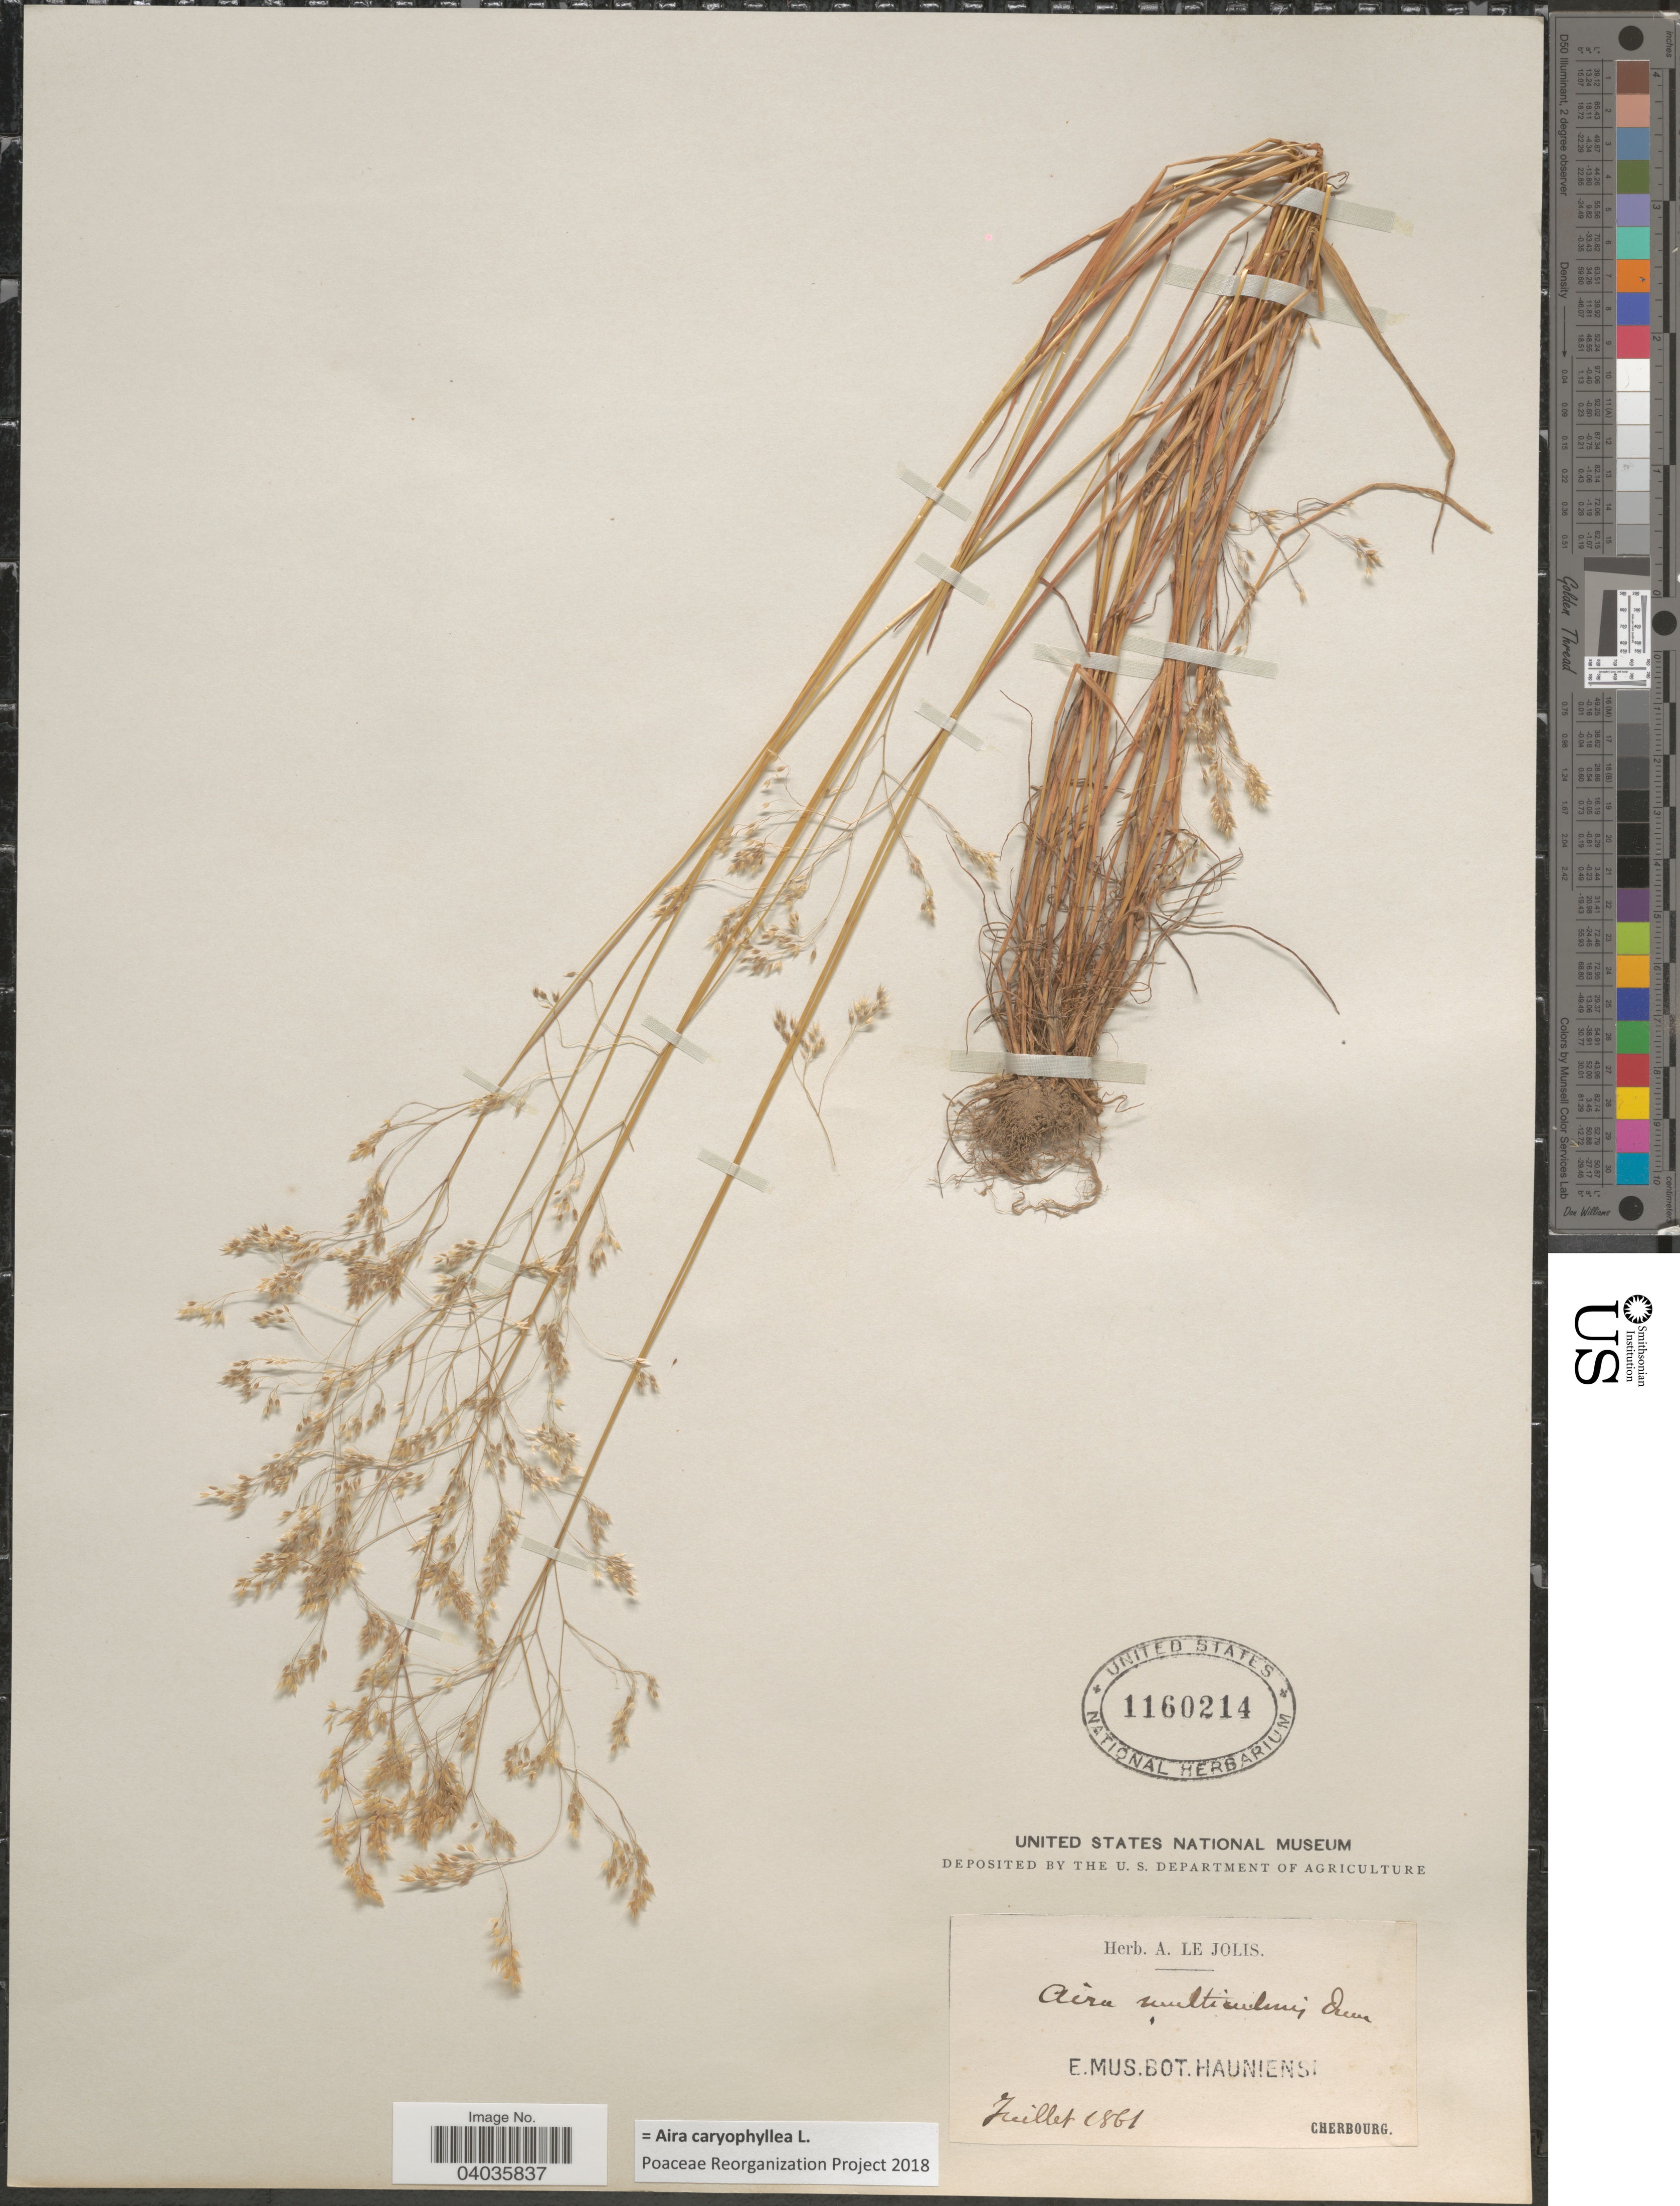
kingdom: Plantae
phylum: Tracheophyta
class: Liliopsida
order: Poales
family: Poaceae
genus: Aira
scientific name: Aira caryophyllea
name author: L.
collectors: Le Jolis, A. F. (herbarium)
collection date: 1861-07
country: France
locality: Cherbourg.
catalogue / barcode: US 1160214